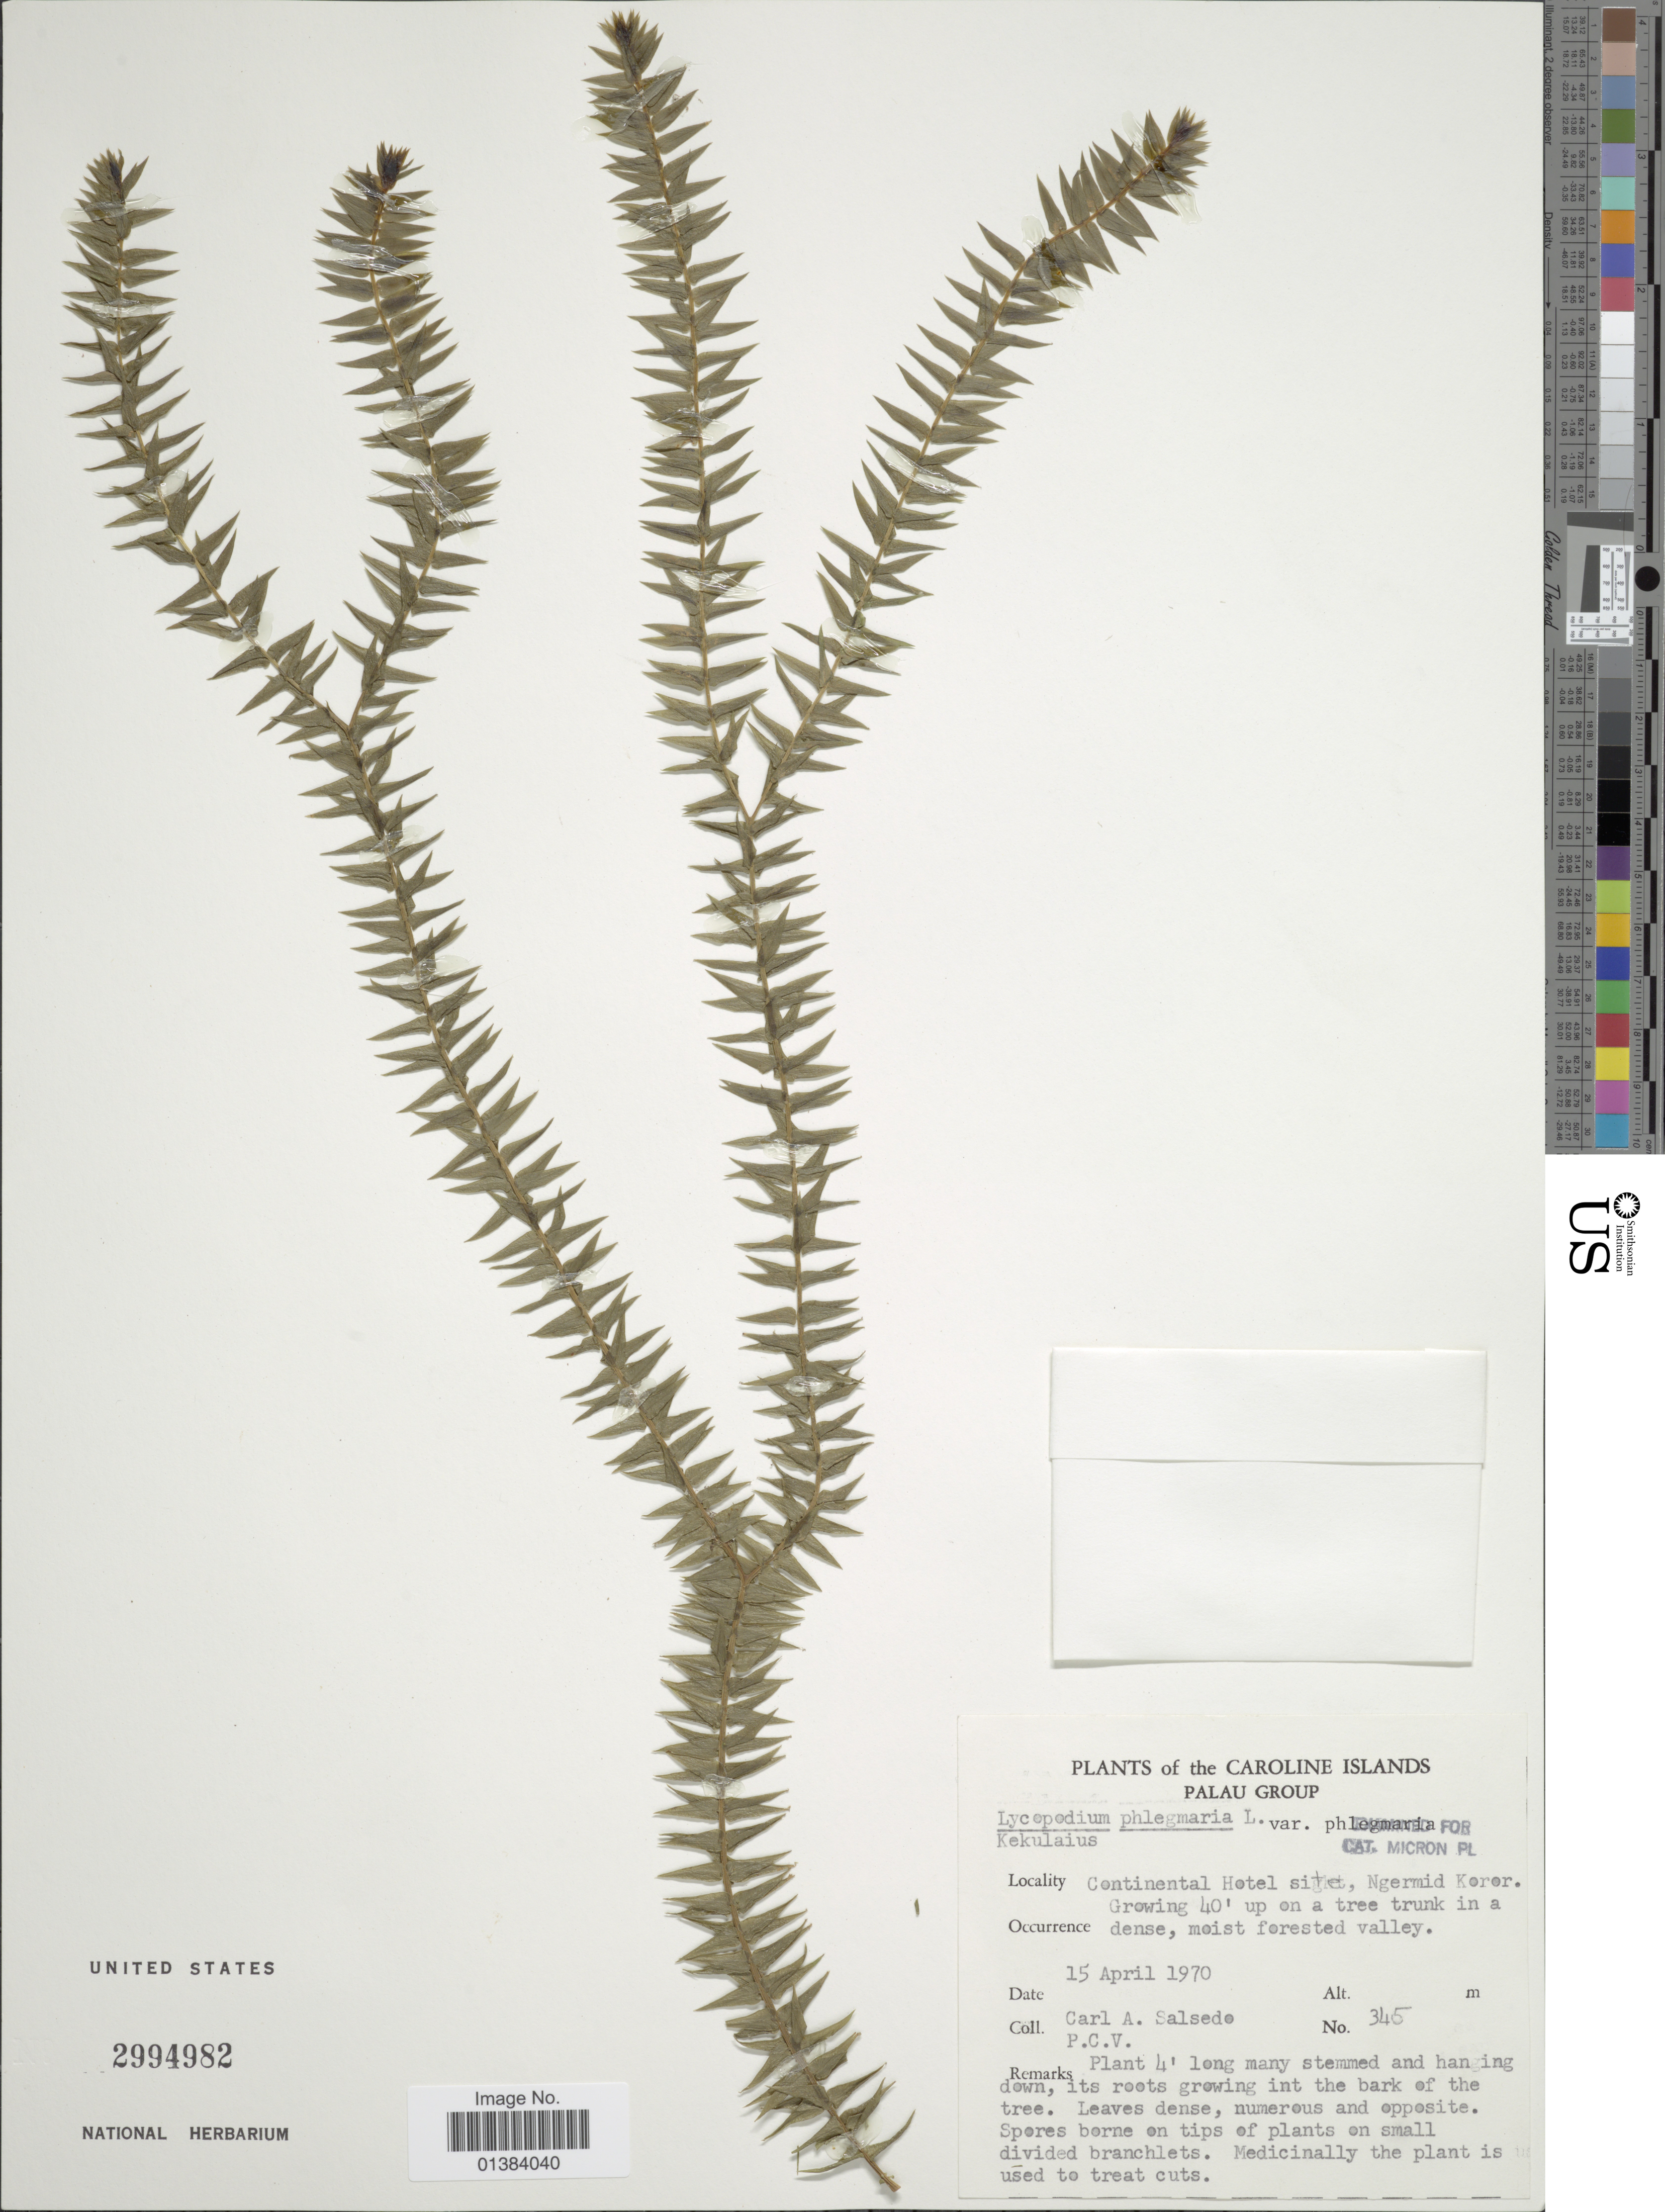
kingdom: Plantae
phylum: Tracheophyta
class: Lycopodiopsida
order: Lycopodiales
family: Lycopodiaceae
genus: Phlegmariurus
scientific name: Phlegmariurus phlegmaria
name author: (L.) Holub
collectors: C.A. Salsedo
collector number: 345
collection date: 1970-04-15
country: Palau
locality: Caroline Islands. Continental Hotel site, Ngermid Koror. [interpreted]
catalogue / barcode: US 2994982